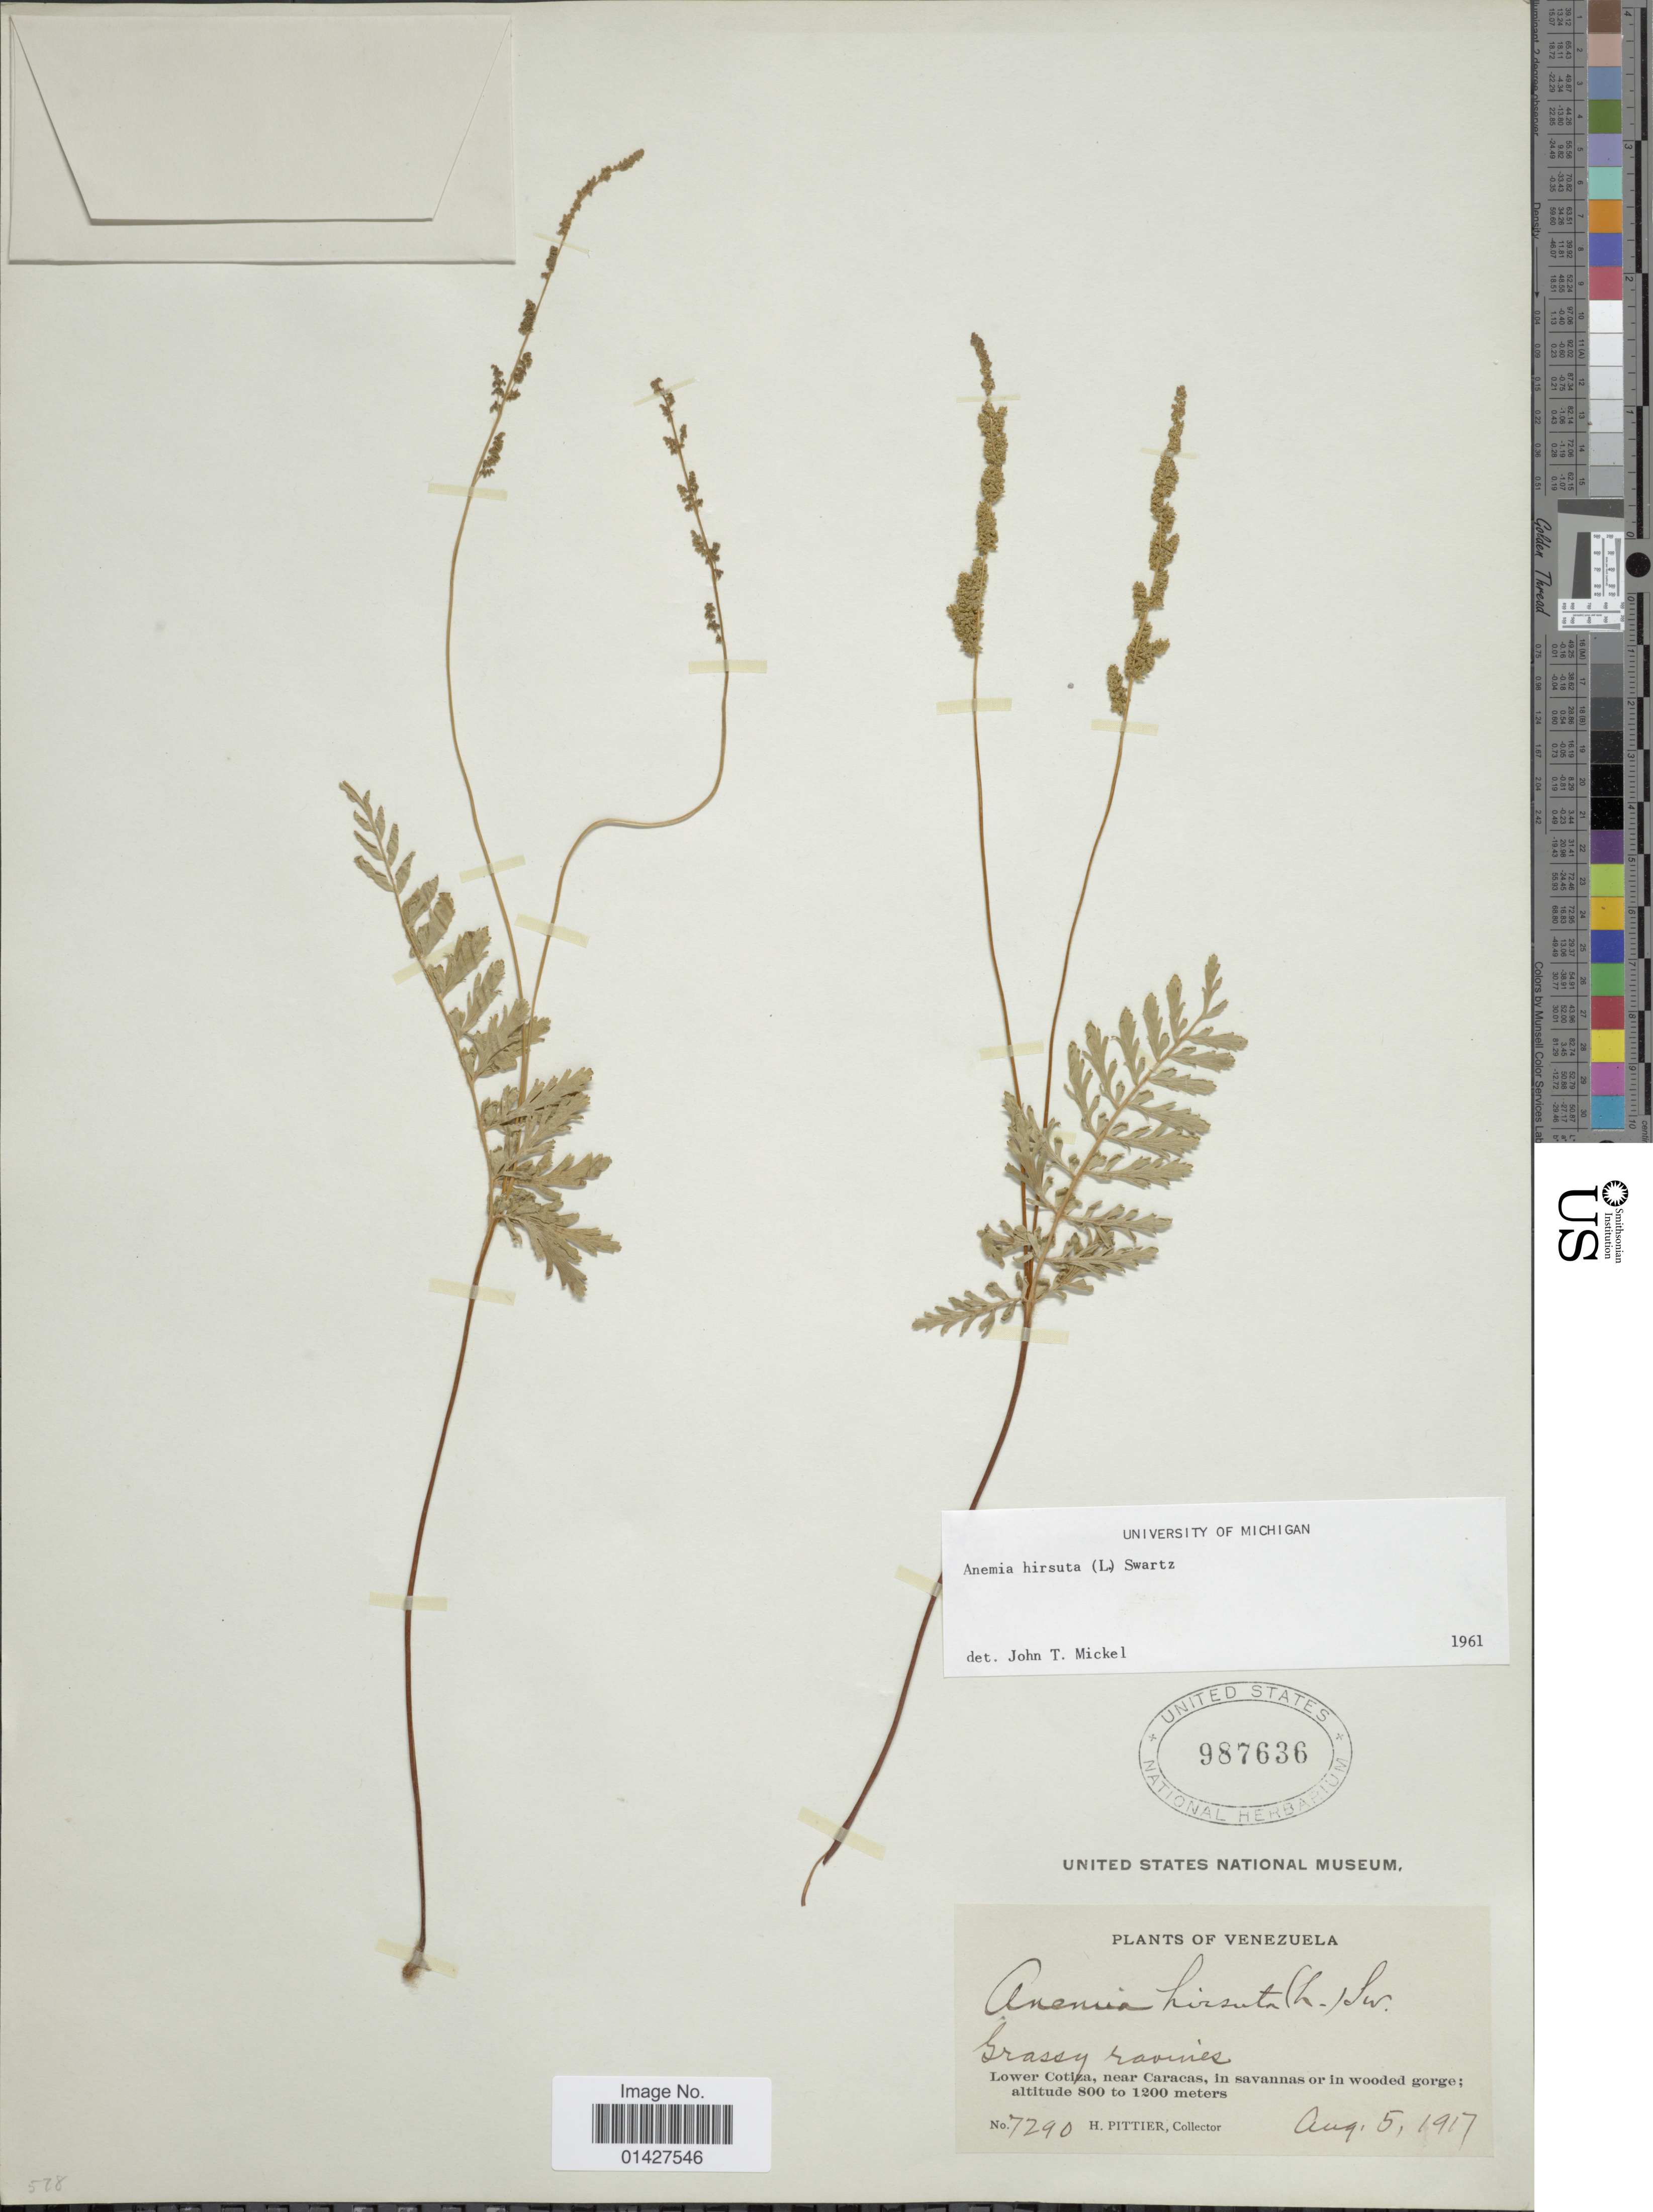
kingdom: Plantae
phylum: Tracheophyta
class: Polypodiopsida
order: Schizaeales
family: Anemiaceae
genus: Anemia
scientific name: Anemia hirsuta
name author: (L.) Sw.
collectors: H. F. Pittier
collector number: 7290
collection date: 1917-08-05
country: Venezuela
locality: Lower Cotiza, near Caracas, in savannas or in wooded gorge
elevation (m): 800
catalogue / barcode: US 987636